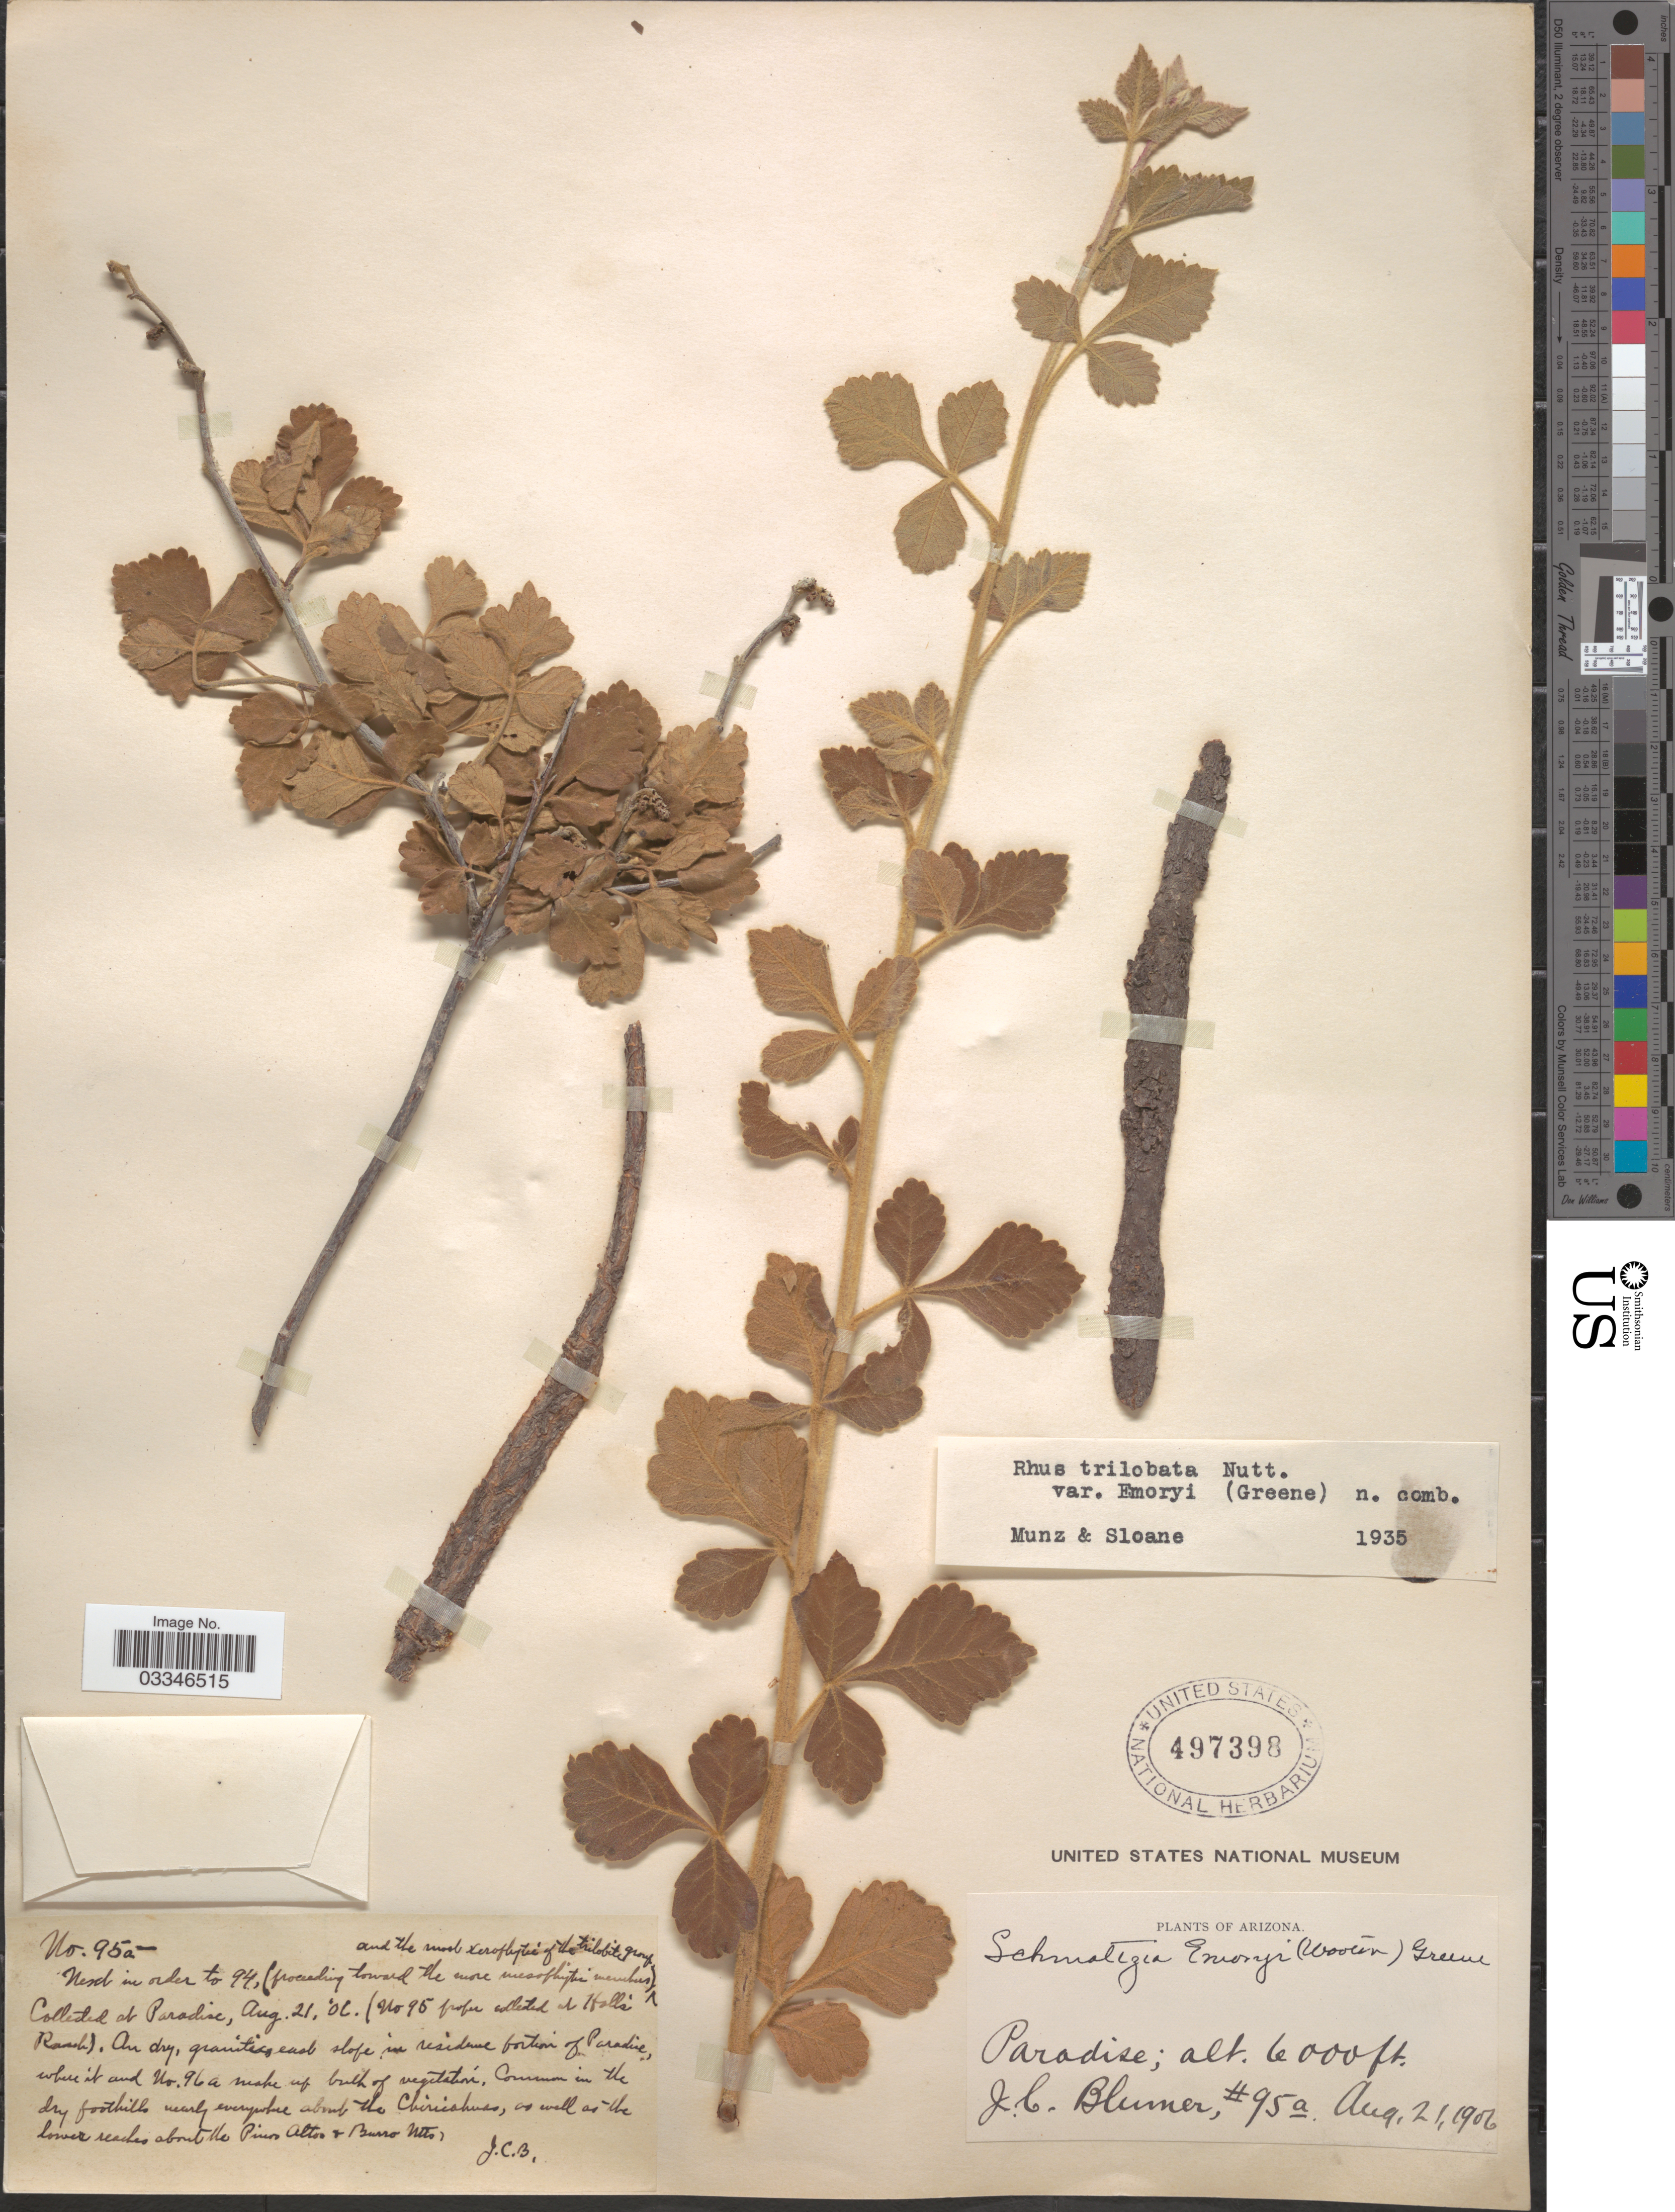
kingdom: Plantae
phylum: Tracheophyta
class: Magnoliopsida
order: Sapindales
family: Anacardiaceae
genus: Rhus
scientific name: Rhus trilobata var. pilosissima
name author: Engl.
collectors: J. C. Blumer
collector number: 95a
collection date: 1906-08-21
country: United States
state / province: Arizona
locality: Paradise, Common in the dry foothills nearly everywhere about Chiricahuas, as well as the lower reaches about the Pinos Altos & Burro Mts).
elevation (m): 1829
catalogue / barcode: US 497398